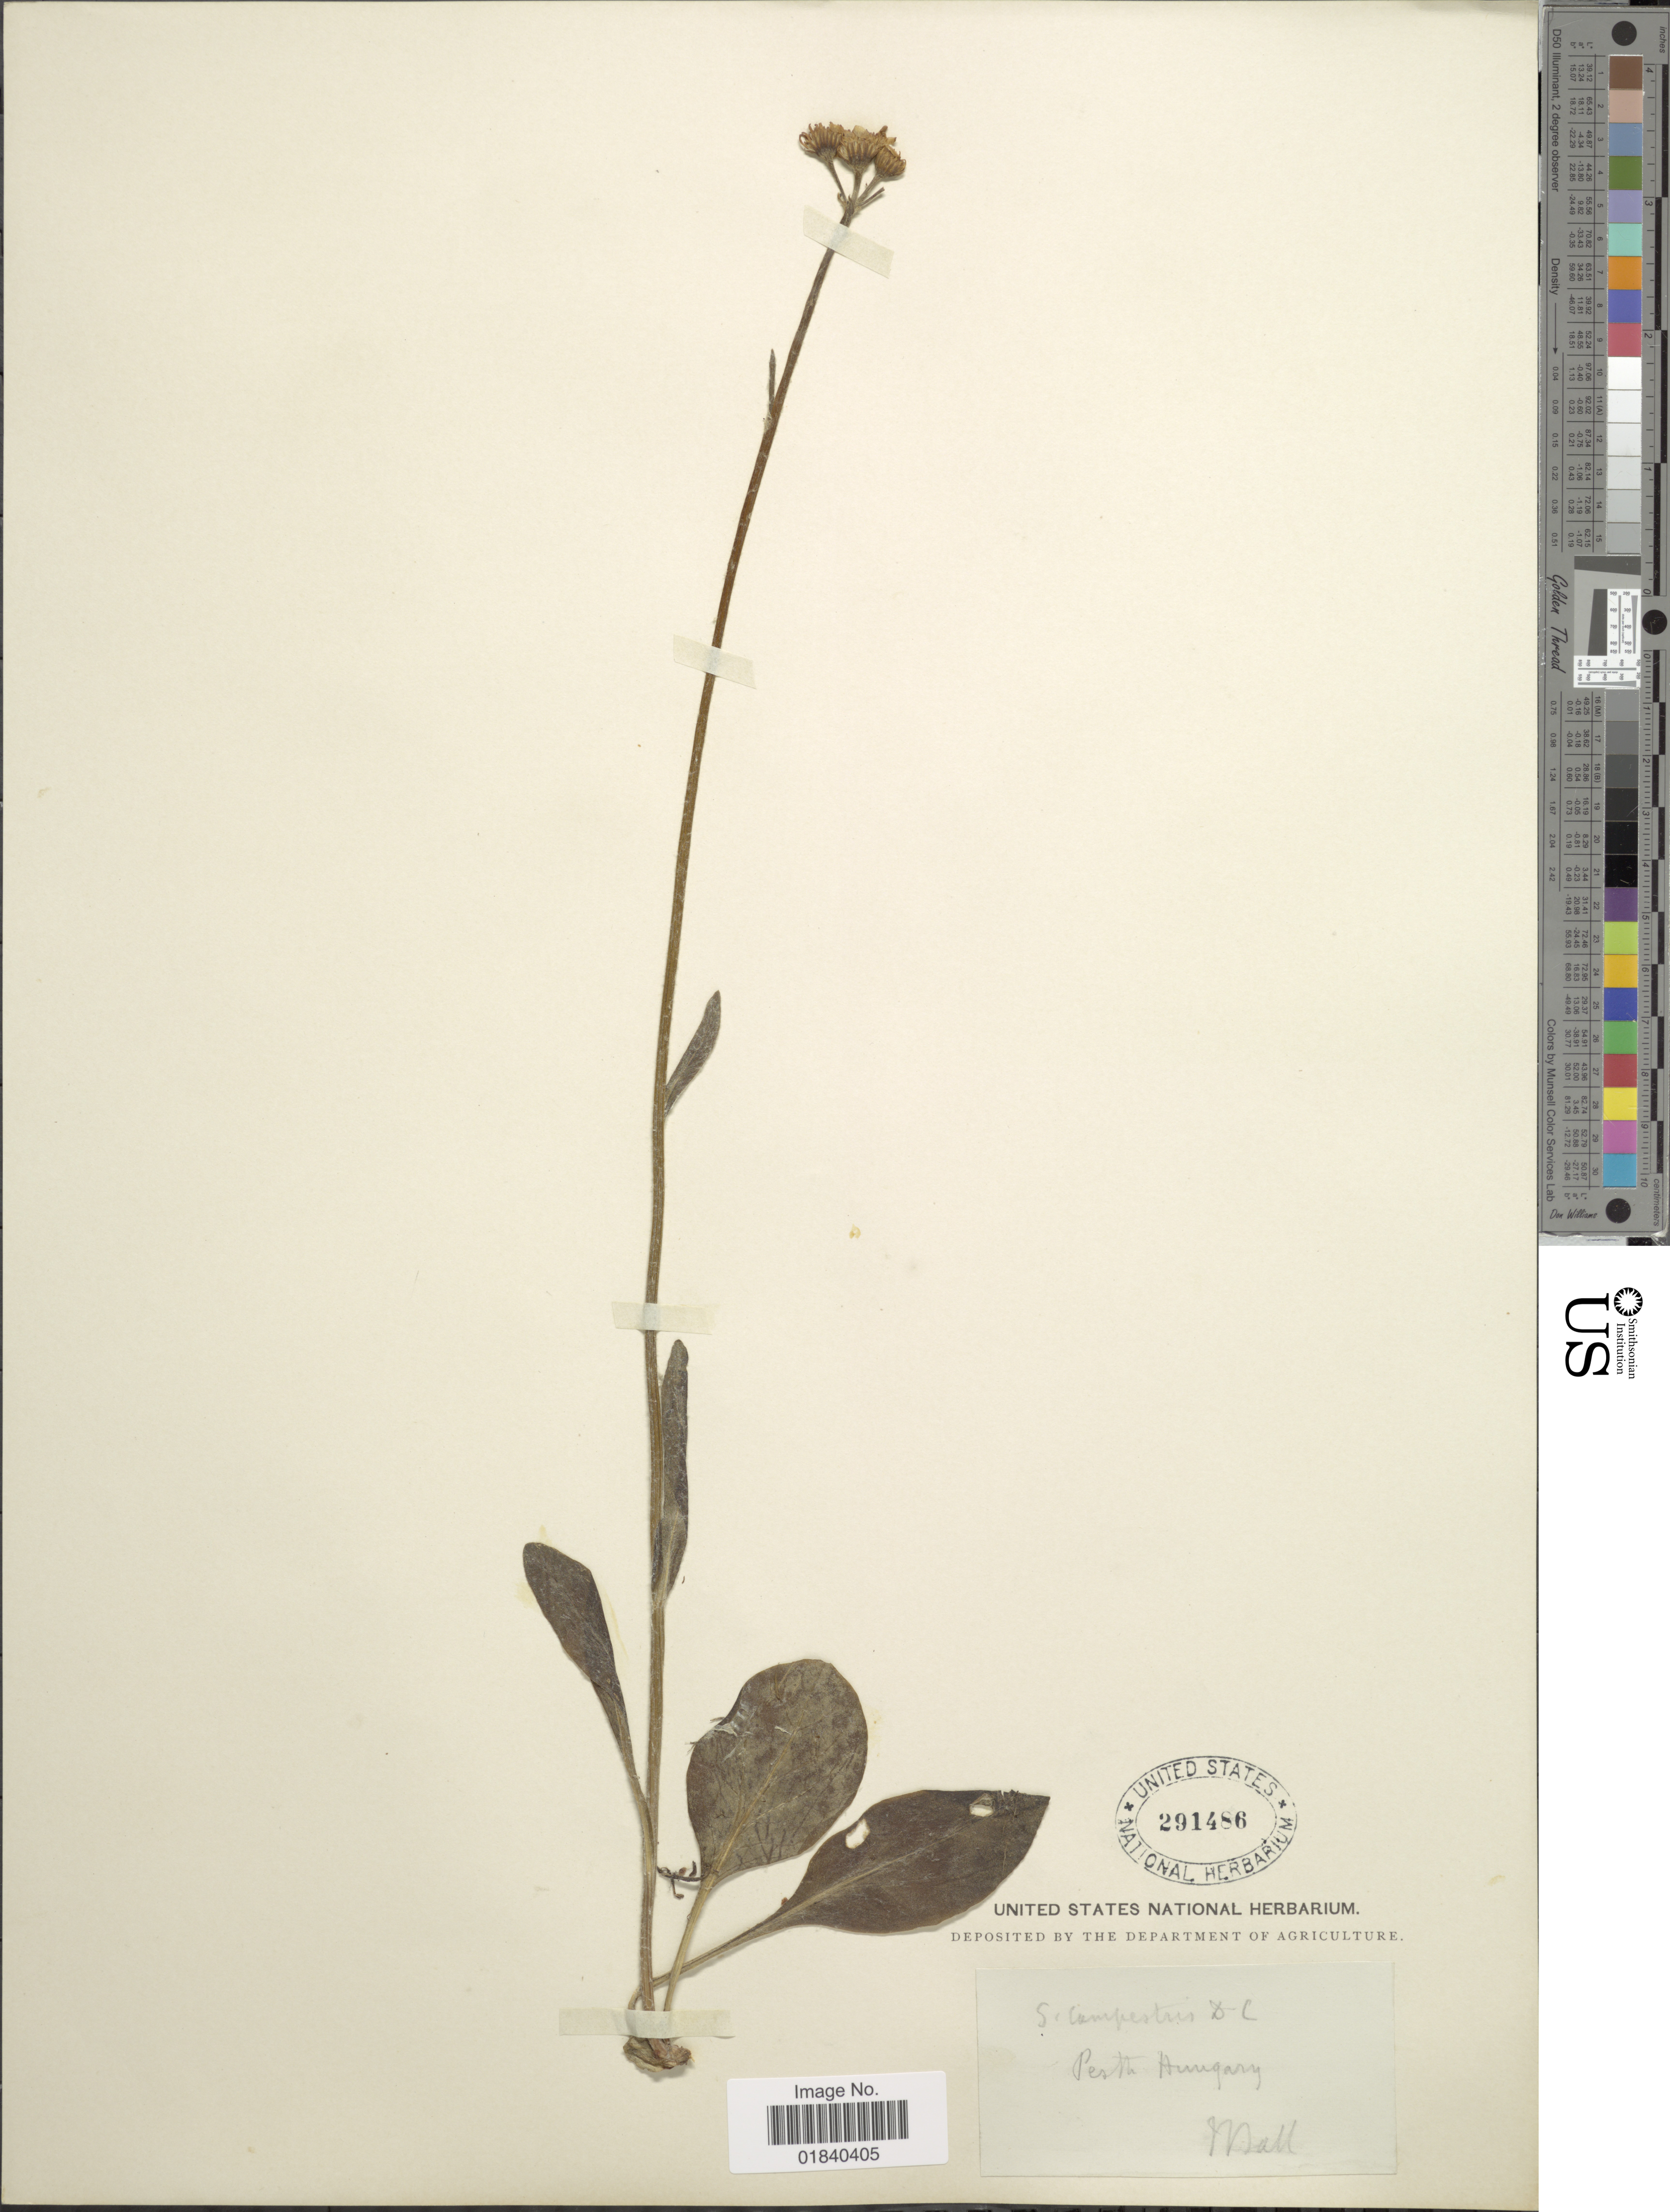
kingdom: Plantae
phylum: Tracheophyta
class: Magnoliopsida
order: Asterales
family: Asteraceae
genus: Senecio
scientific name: Senecio campestris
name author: DC.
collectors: J. Ball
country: Hungary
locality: Pesth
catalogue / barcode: US 291486